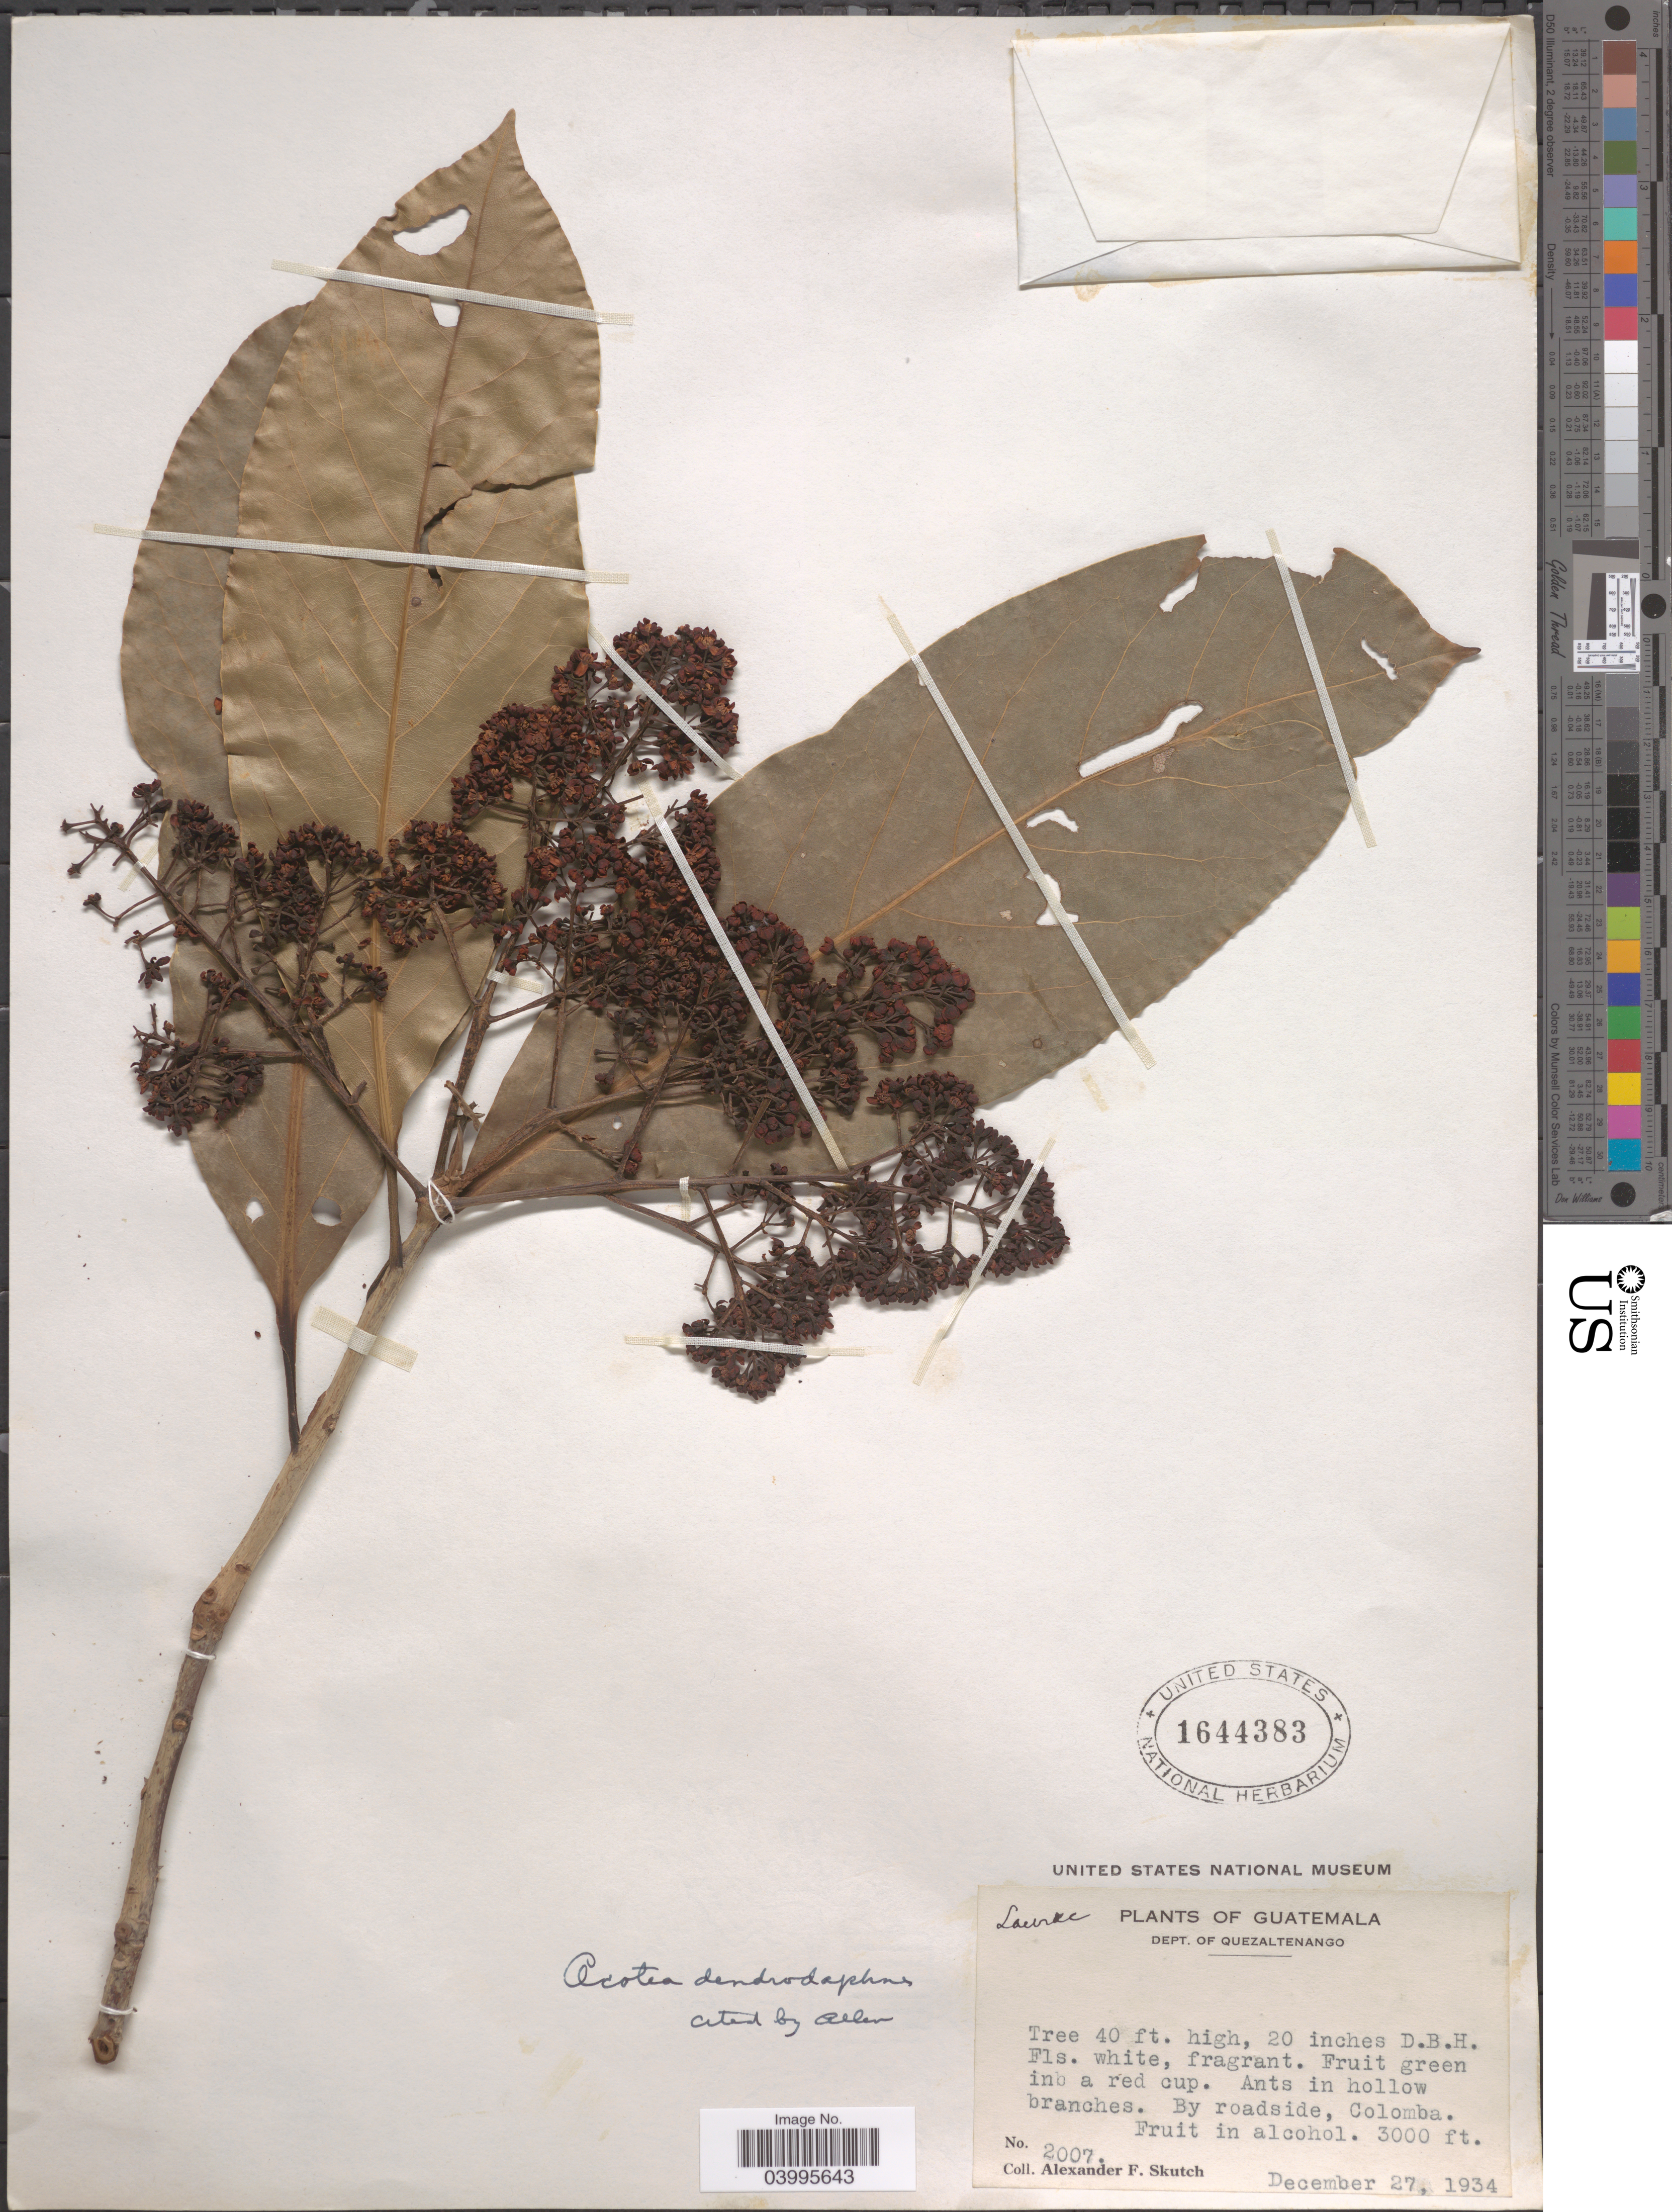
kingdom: Plantae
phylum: Tracheophyta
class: Magnoliopsida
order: Laurales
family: Lauraceae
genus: Ocotea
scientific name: Ocotea dendrodaphne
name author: Mez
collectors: A. F. Skutch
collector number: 2007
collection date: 1934-12-27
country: Guatemala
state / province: Quetzaltenango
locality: Dept. of Quezaltenango. By roadside, Colombia.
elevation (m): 914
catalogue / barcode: US 1644383